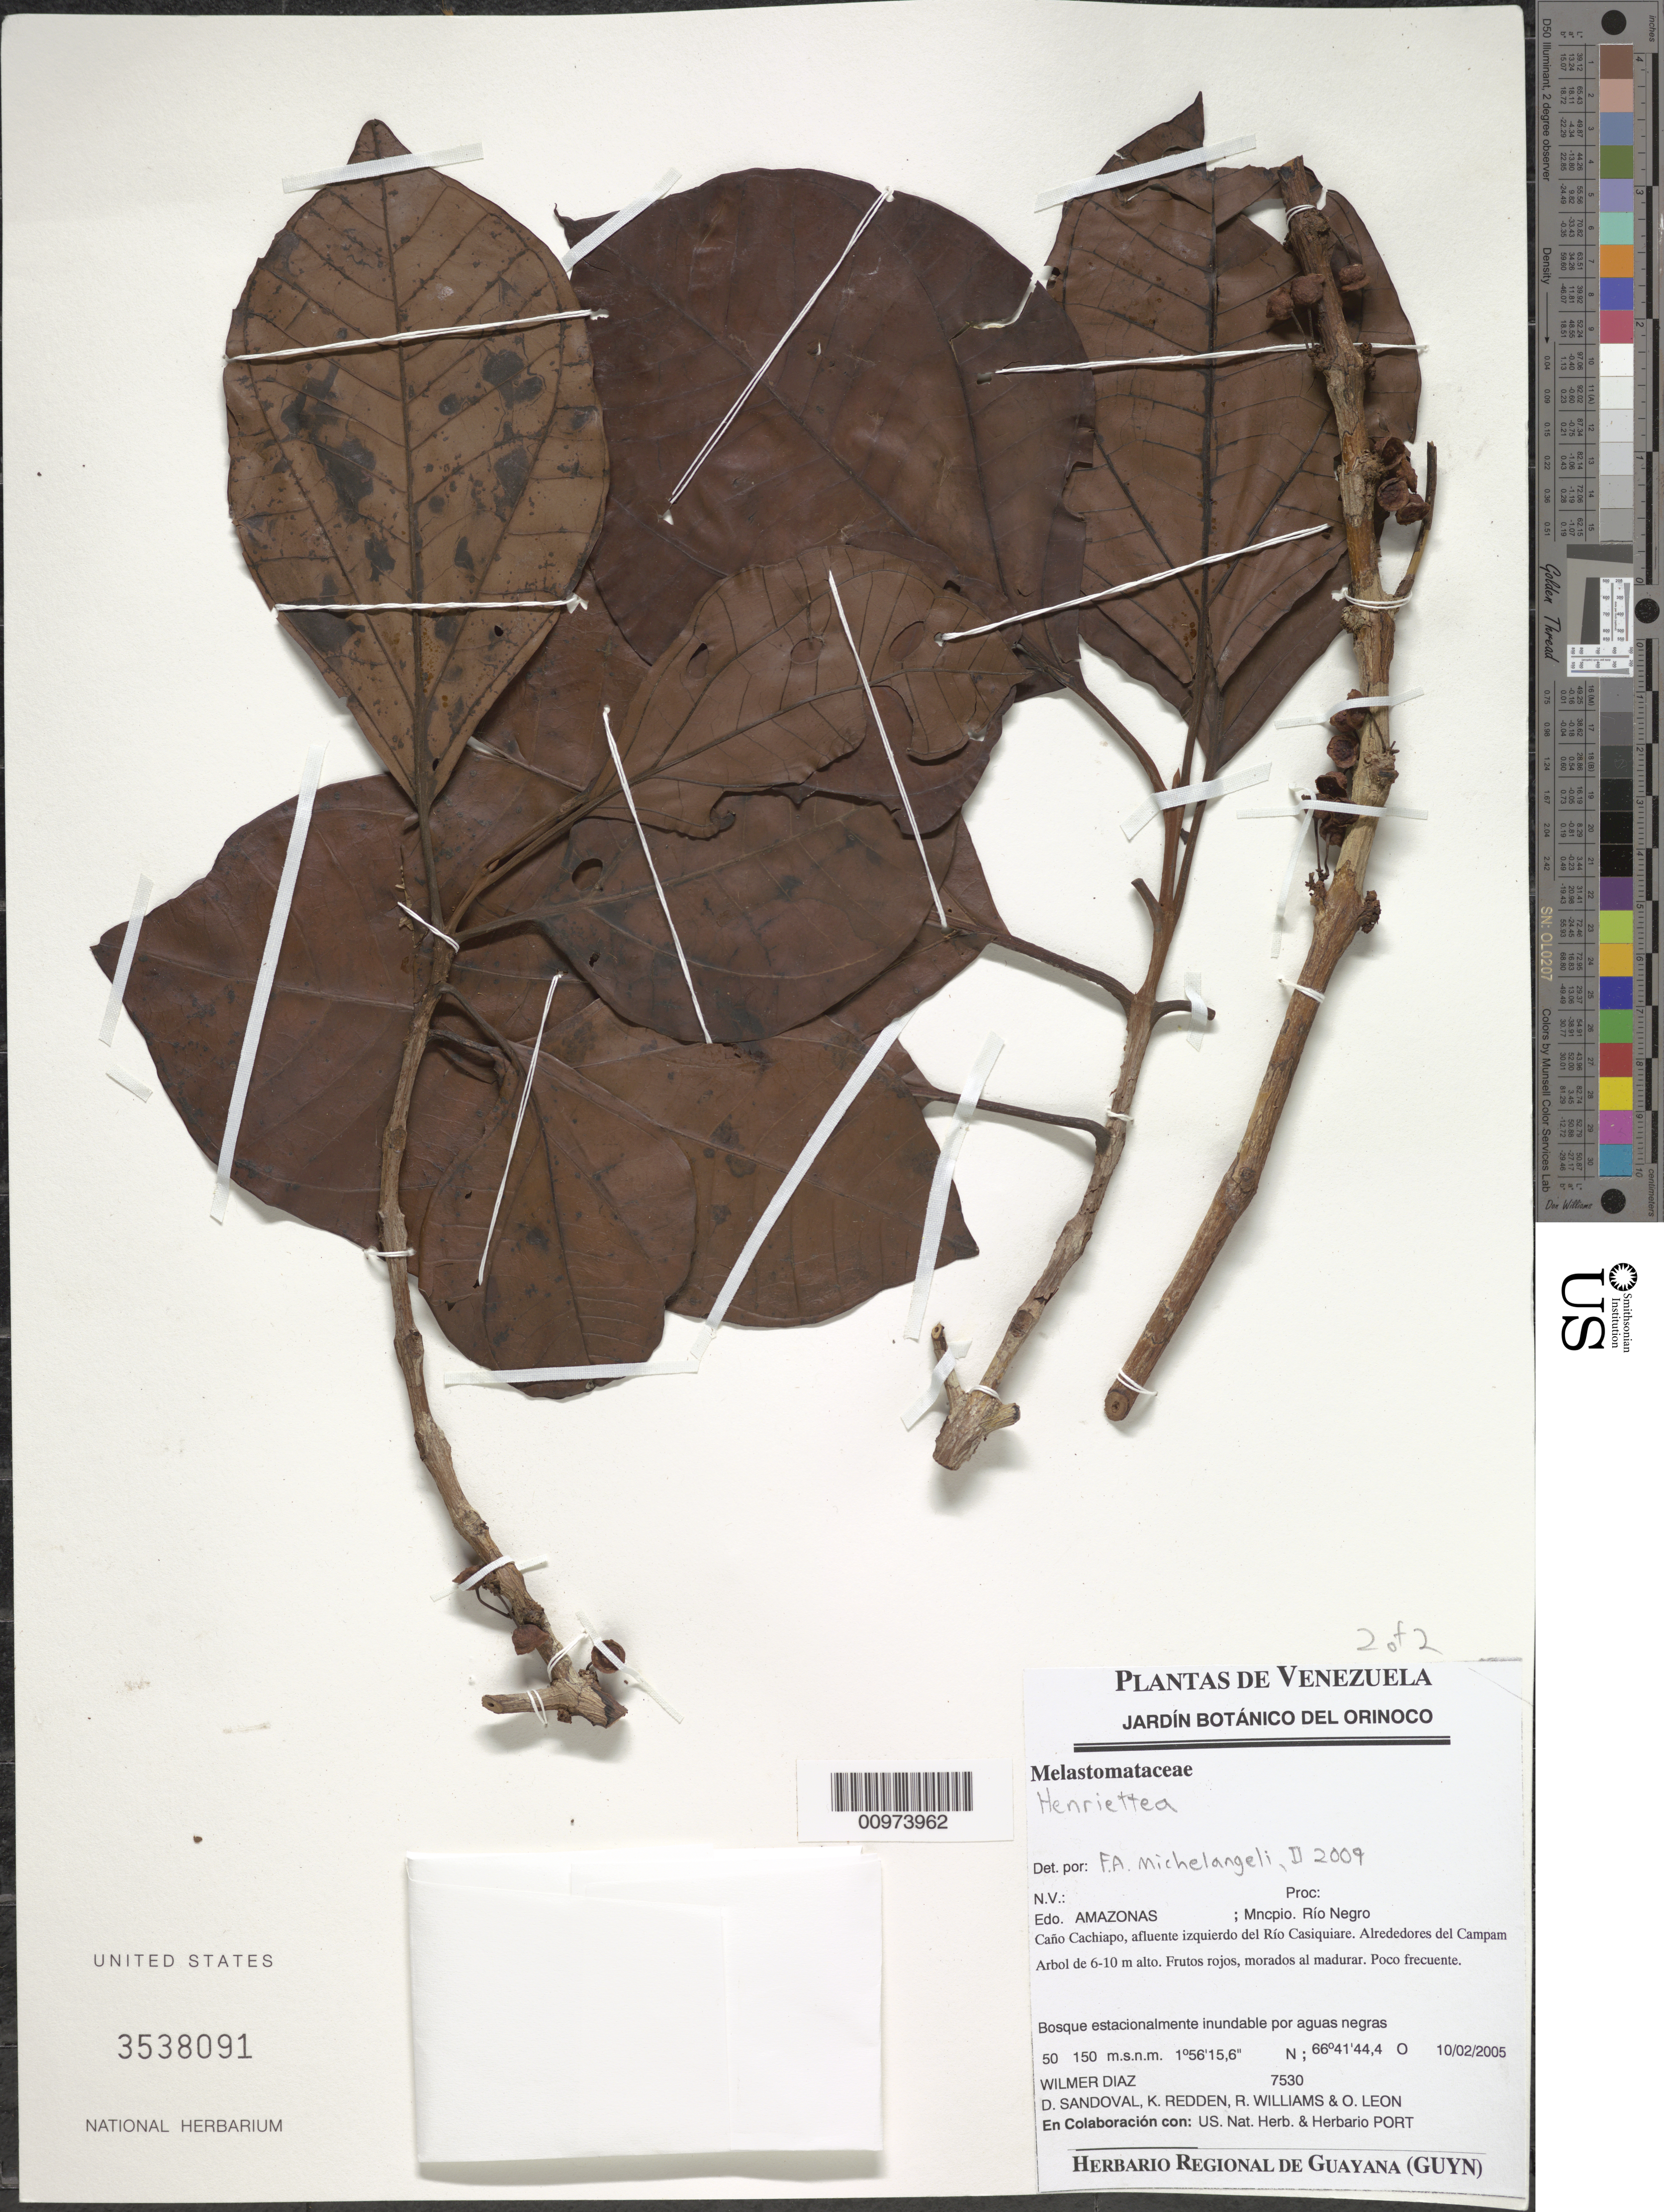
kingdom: Plantae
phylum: Tracheophyta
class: Magnoliopsida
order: Myrtales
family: Melastomataceae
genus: Henriettea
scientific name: Henriettea sp.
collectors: W. Díaz P., D. Sandoval, K. M. Redden, R. Williams & O. León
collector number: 7530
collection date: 2005-02-10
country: Venezuela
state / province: Amazonas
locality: Mncpio. Río Negro. Caño Cachiapo, afluente izquierdo del Río Casiquiare. Alrededores del Campam.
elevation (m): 50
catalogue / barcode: US 3538091